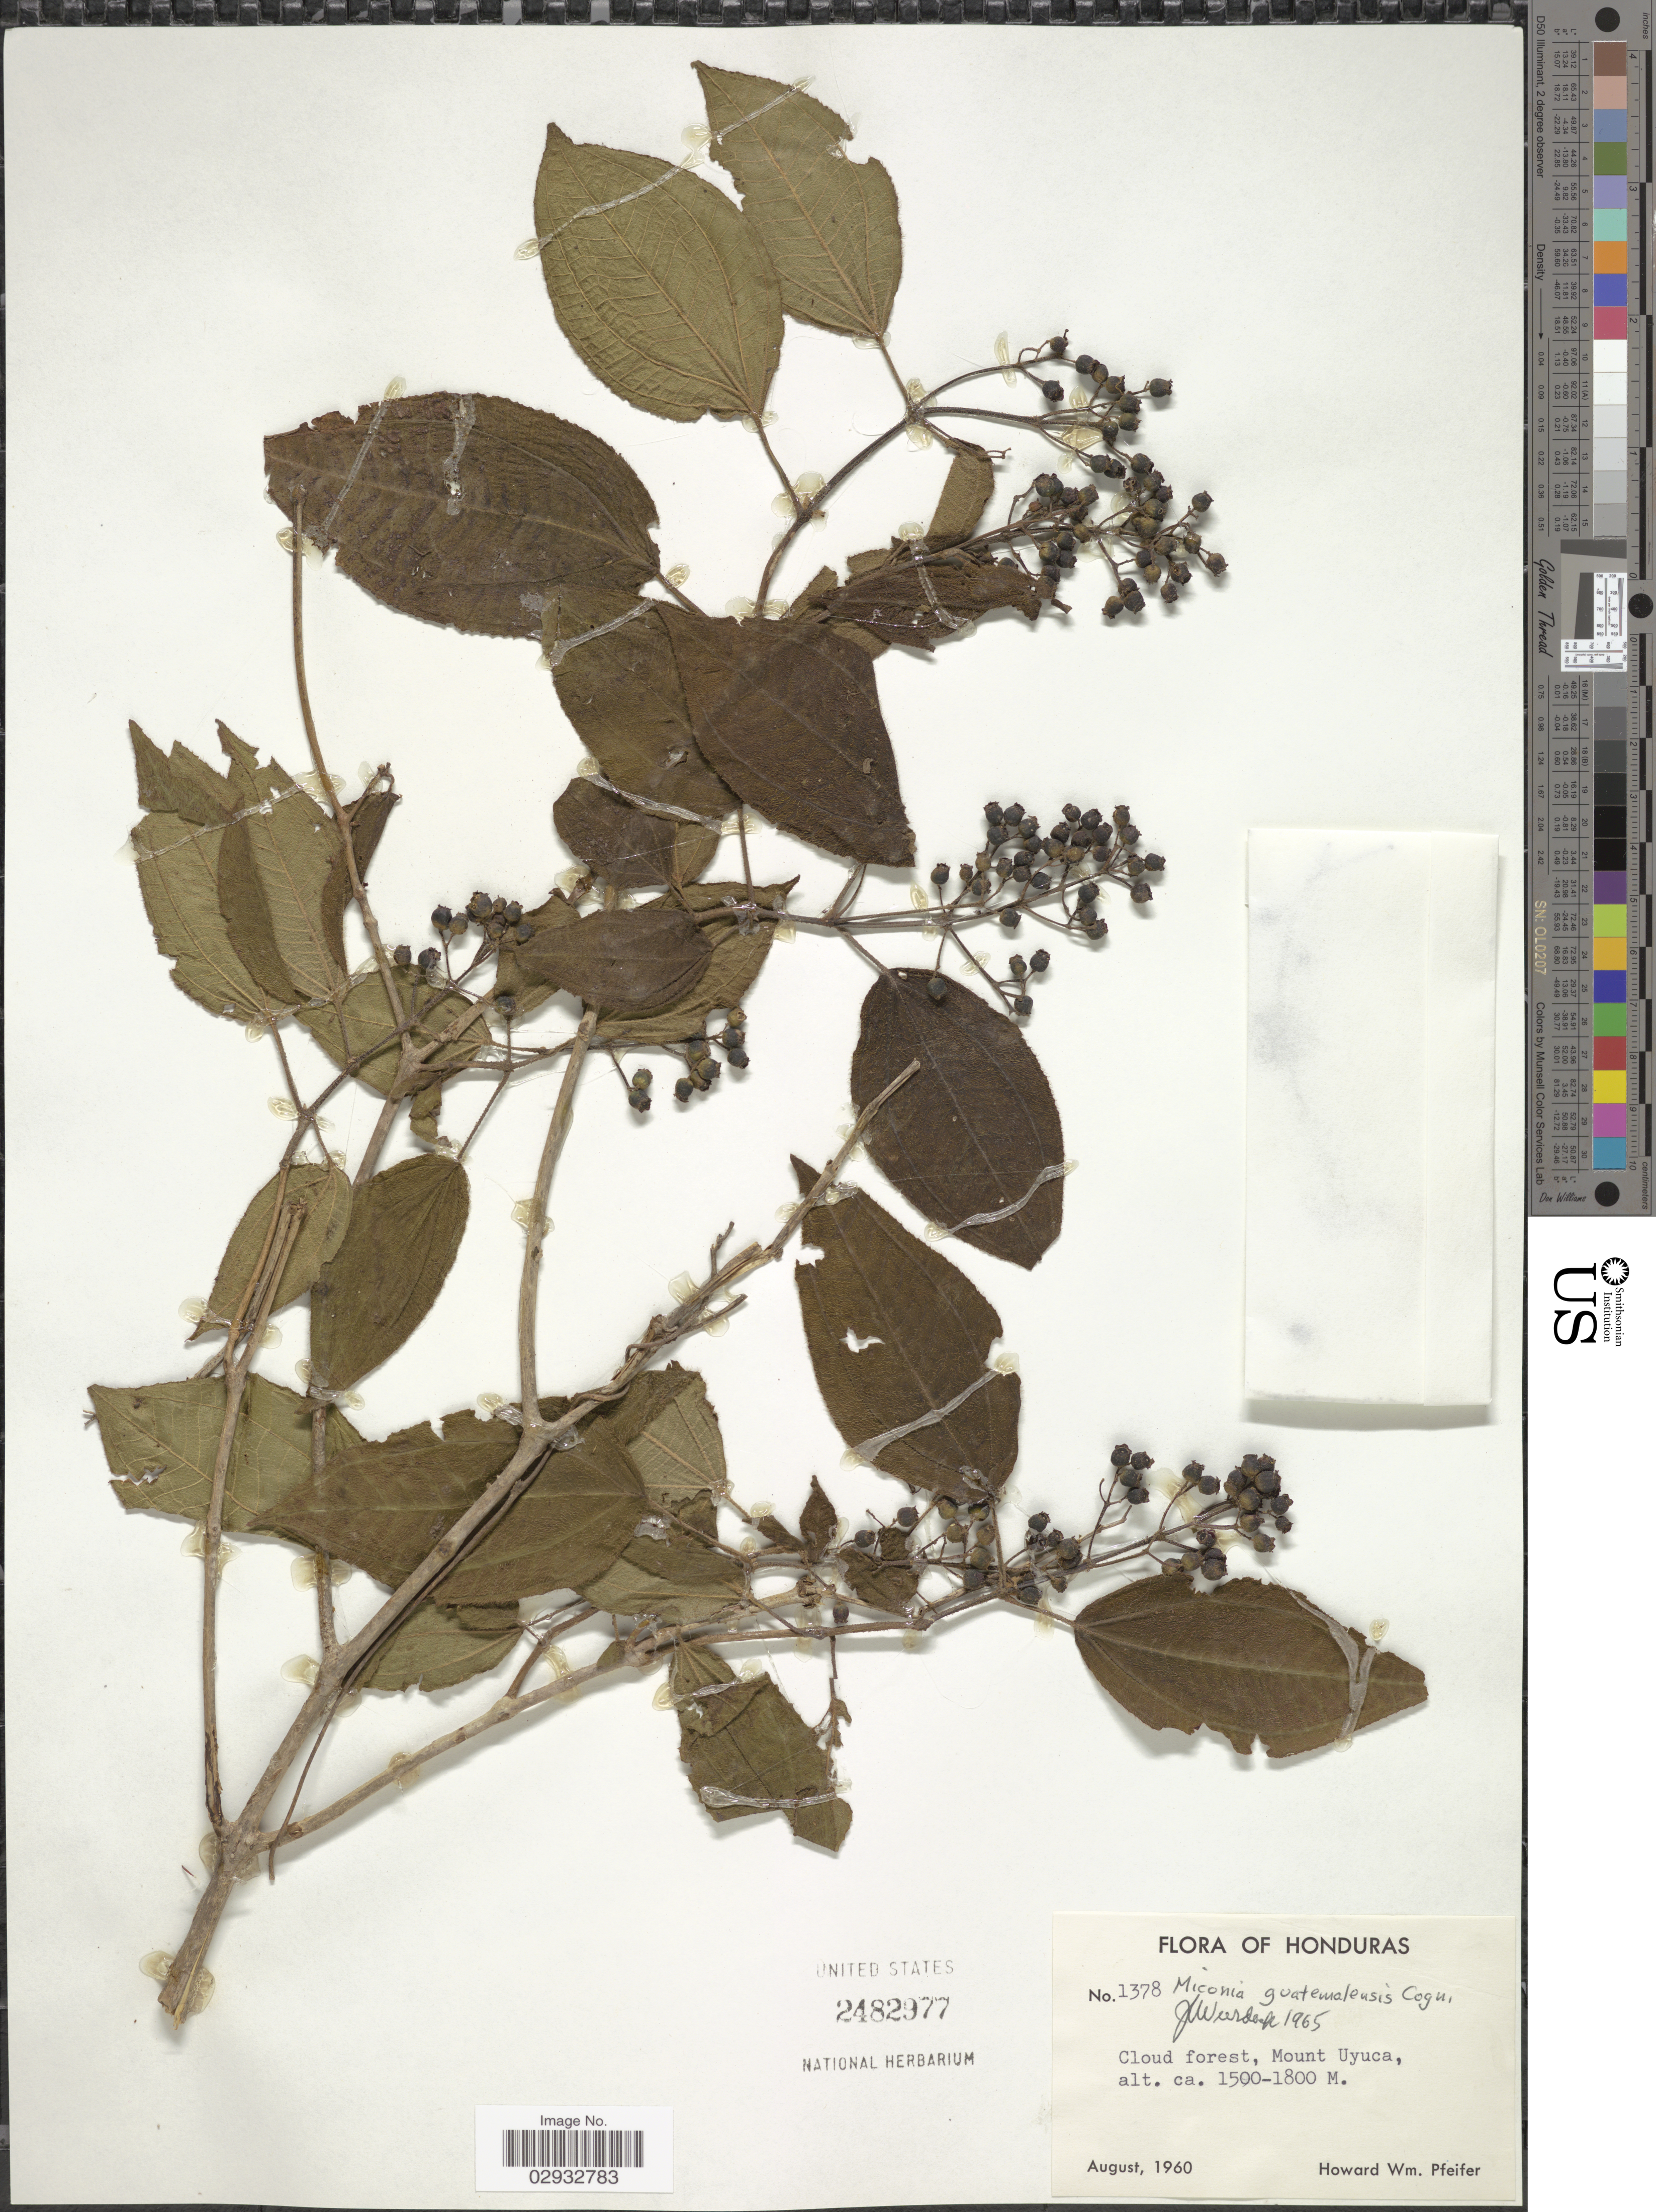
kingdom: Plantae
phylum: Tracheophyta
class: Magnoliopsida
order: Myrtales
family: Melastomataceae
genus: Miconia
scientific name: Miconia guatemalensis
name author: Cogn. in Donn. Sm.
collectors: H. W. Pfeifer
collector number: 1378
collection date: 1960-08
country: Honduras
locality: Mount Uyuca.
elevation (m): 1500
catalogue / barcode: US 2482977